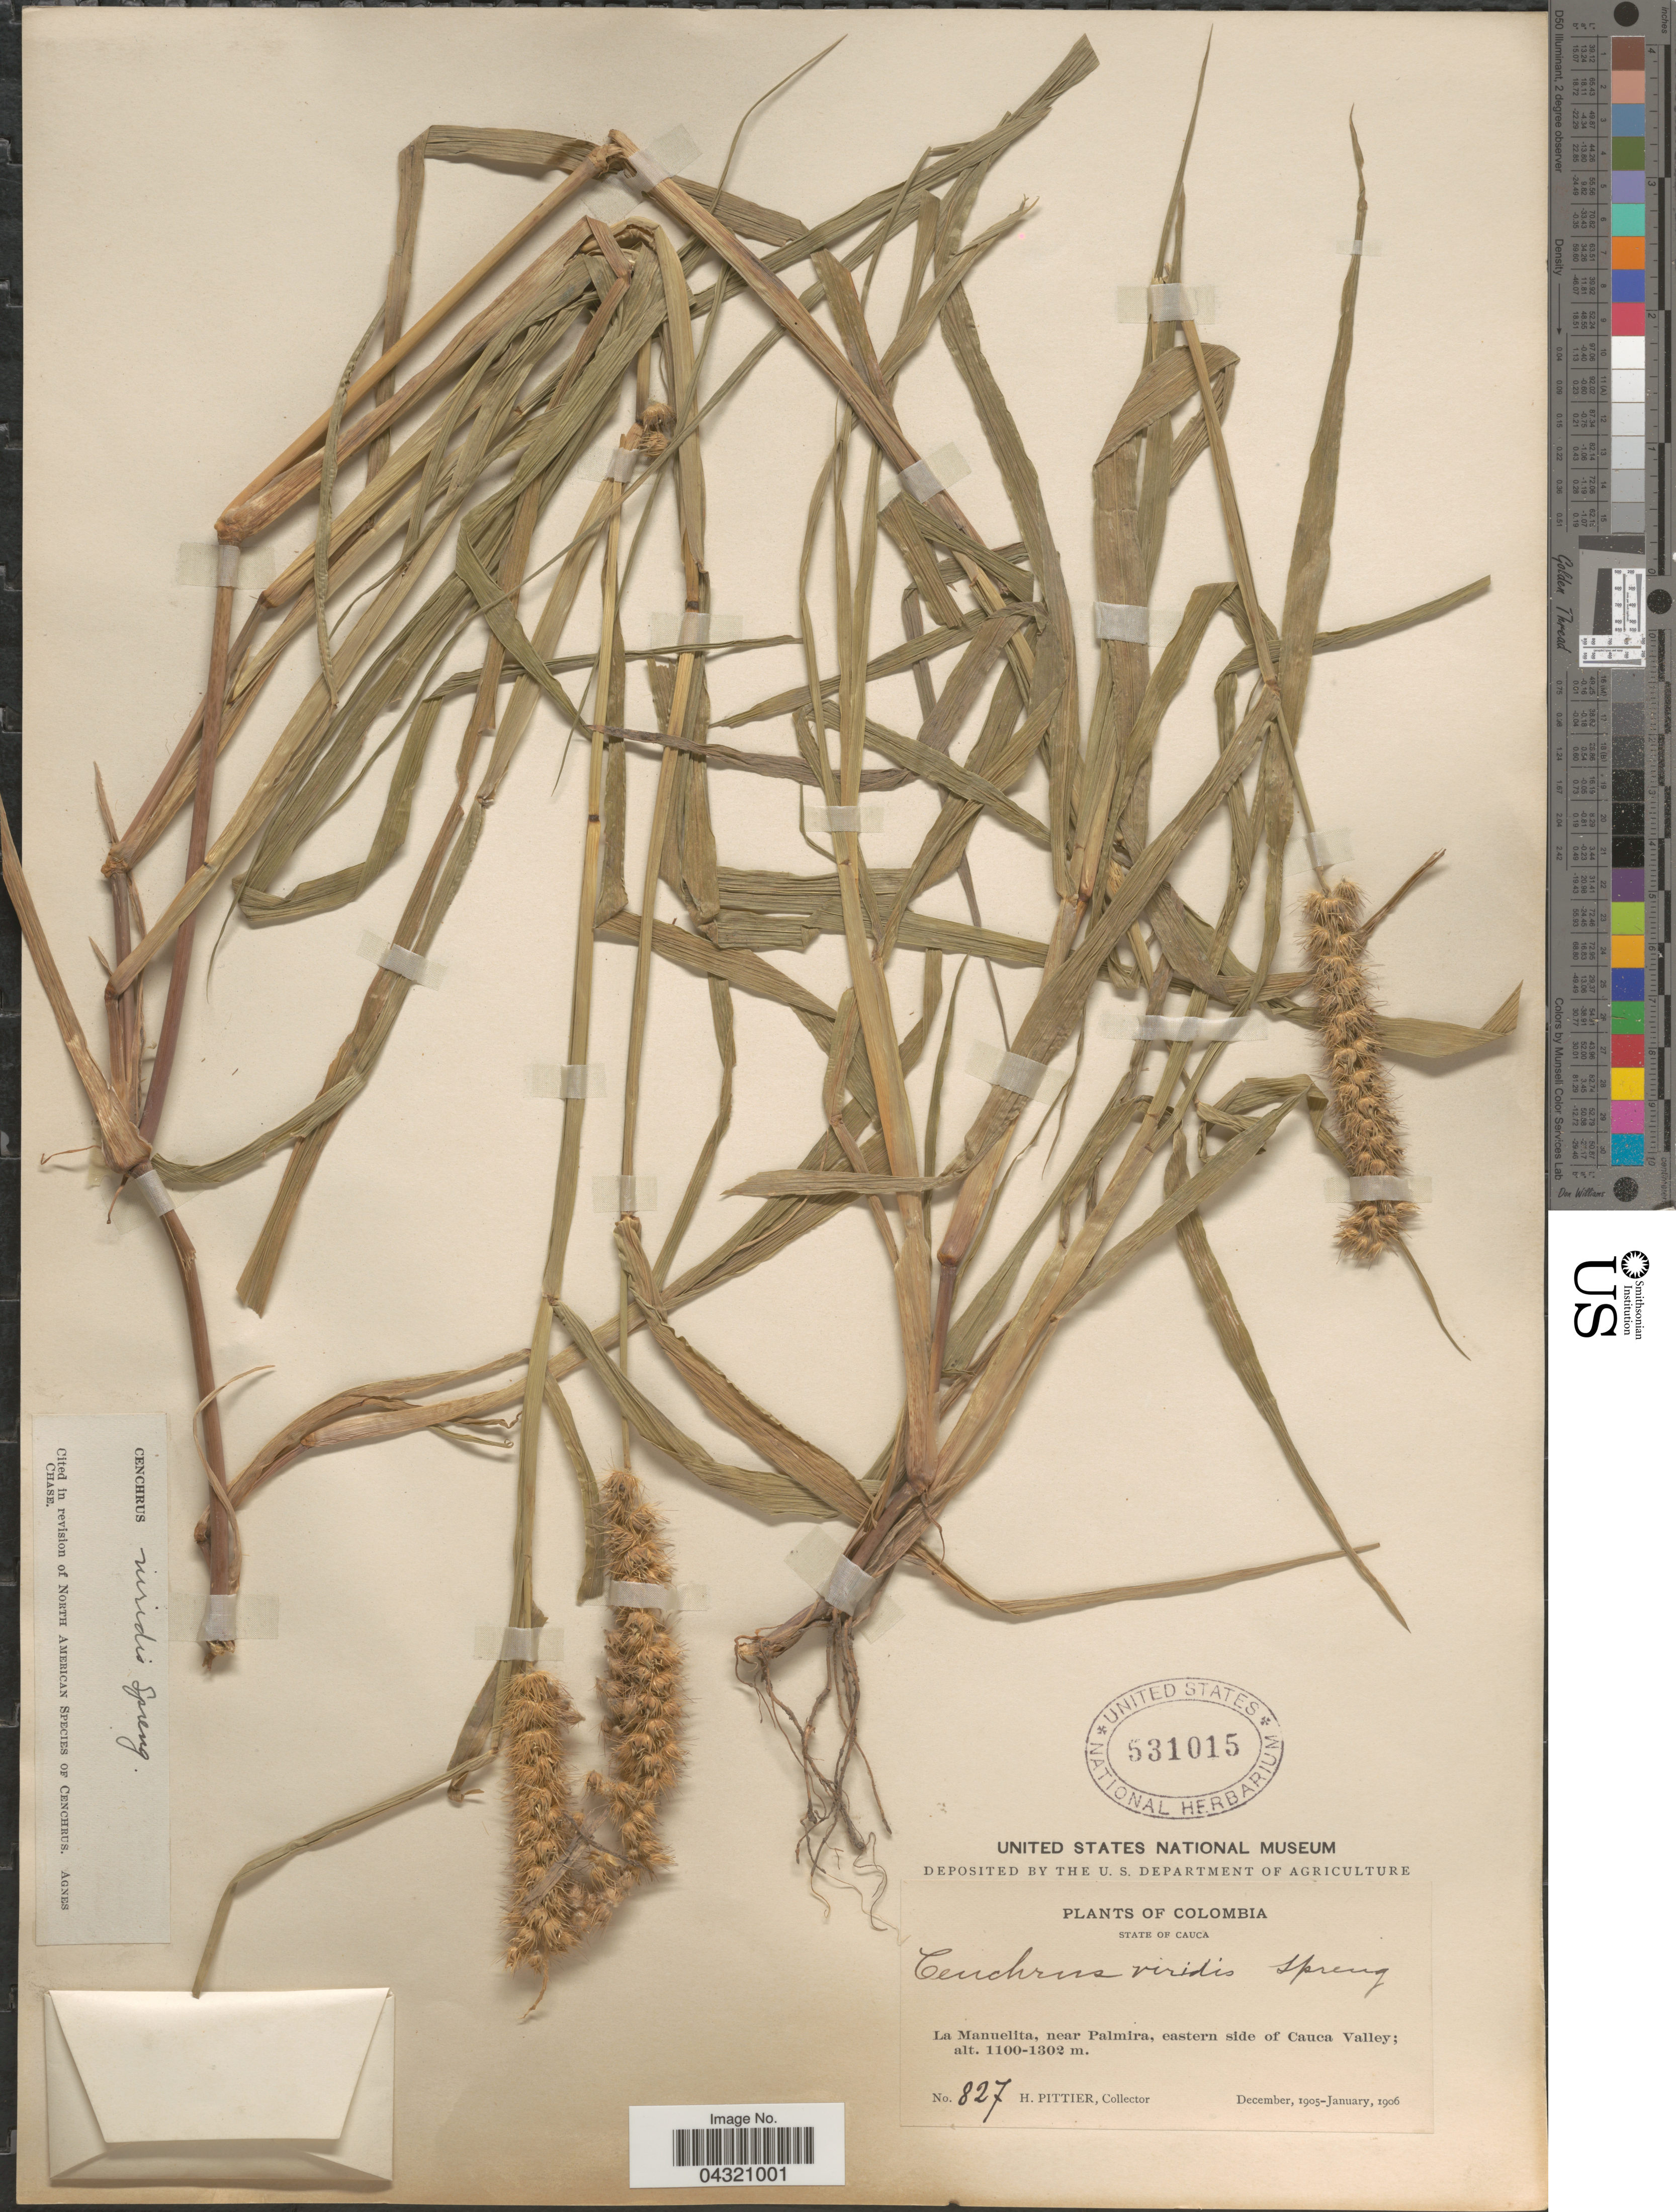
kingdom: Plantae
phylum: Tracheophyta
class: Liliopsida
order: Poales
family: Poaceae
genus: Cenchrus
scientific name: Cenchrus brownii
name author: Roem. & Schult.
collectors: H. F. Pittier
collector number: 827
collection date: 1905-12/1906-01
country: Colombia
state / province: Cauca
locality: La Manuelita, near Palmira, eastern side of Cauca Valley.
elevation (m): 1100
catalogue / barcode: US 531015